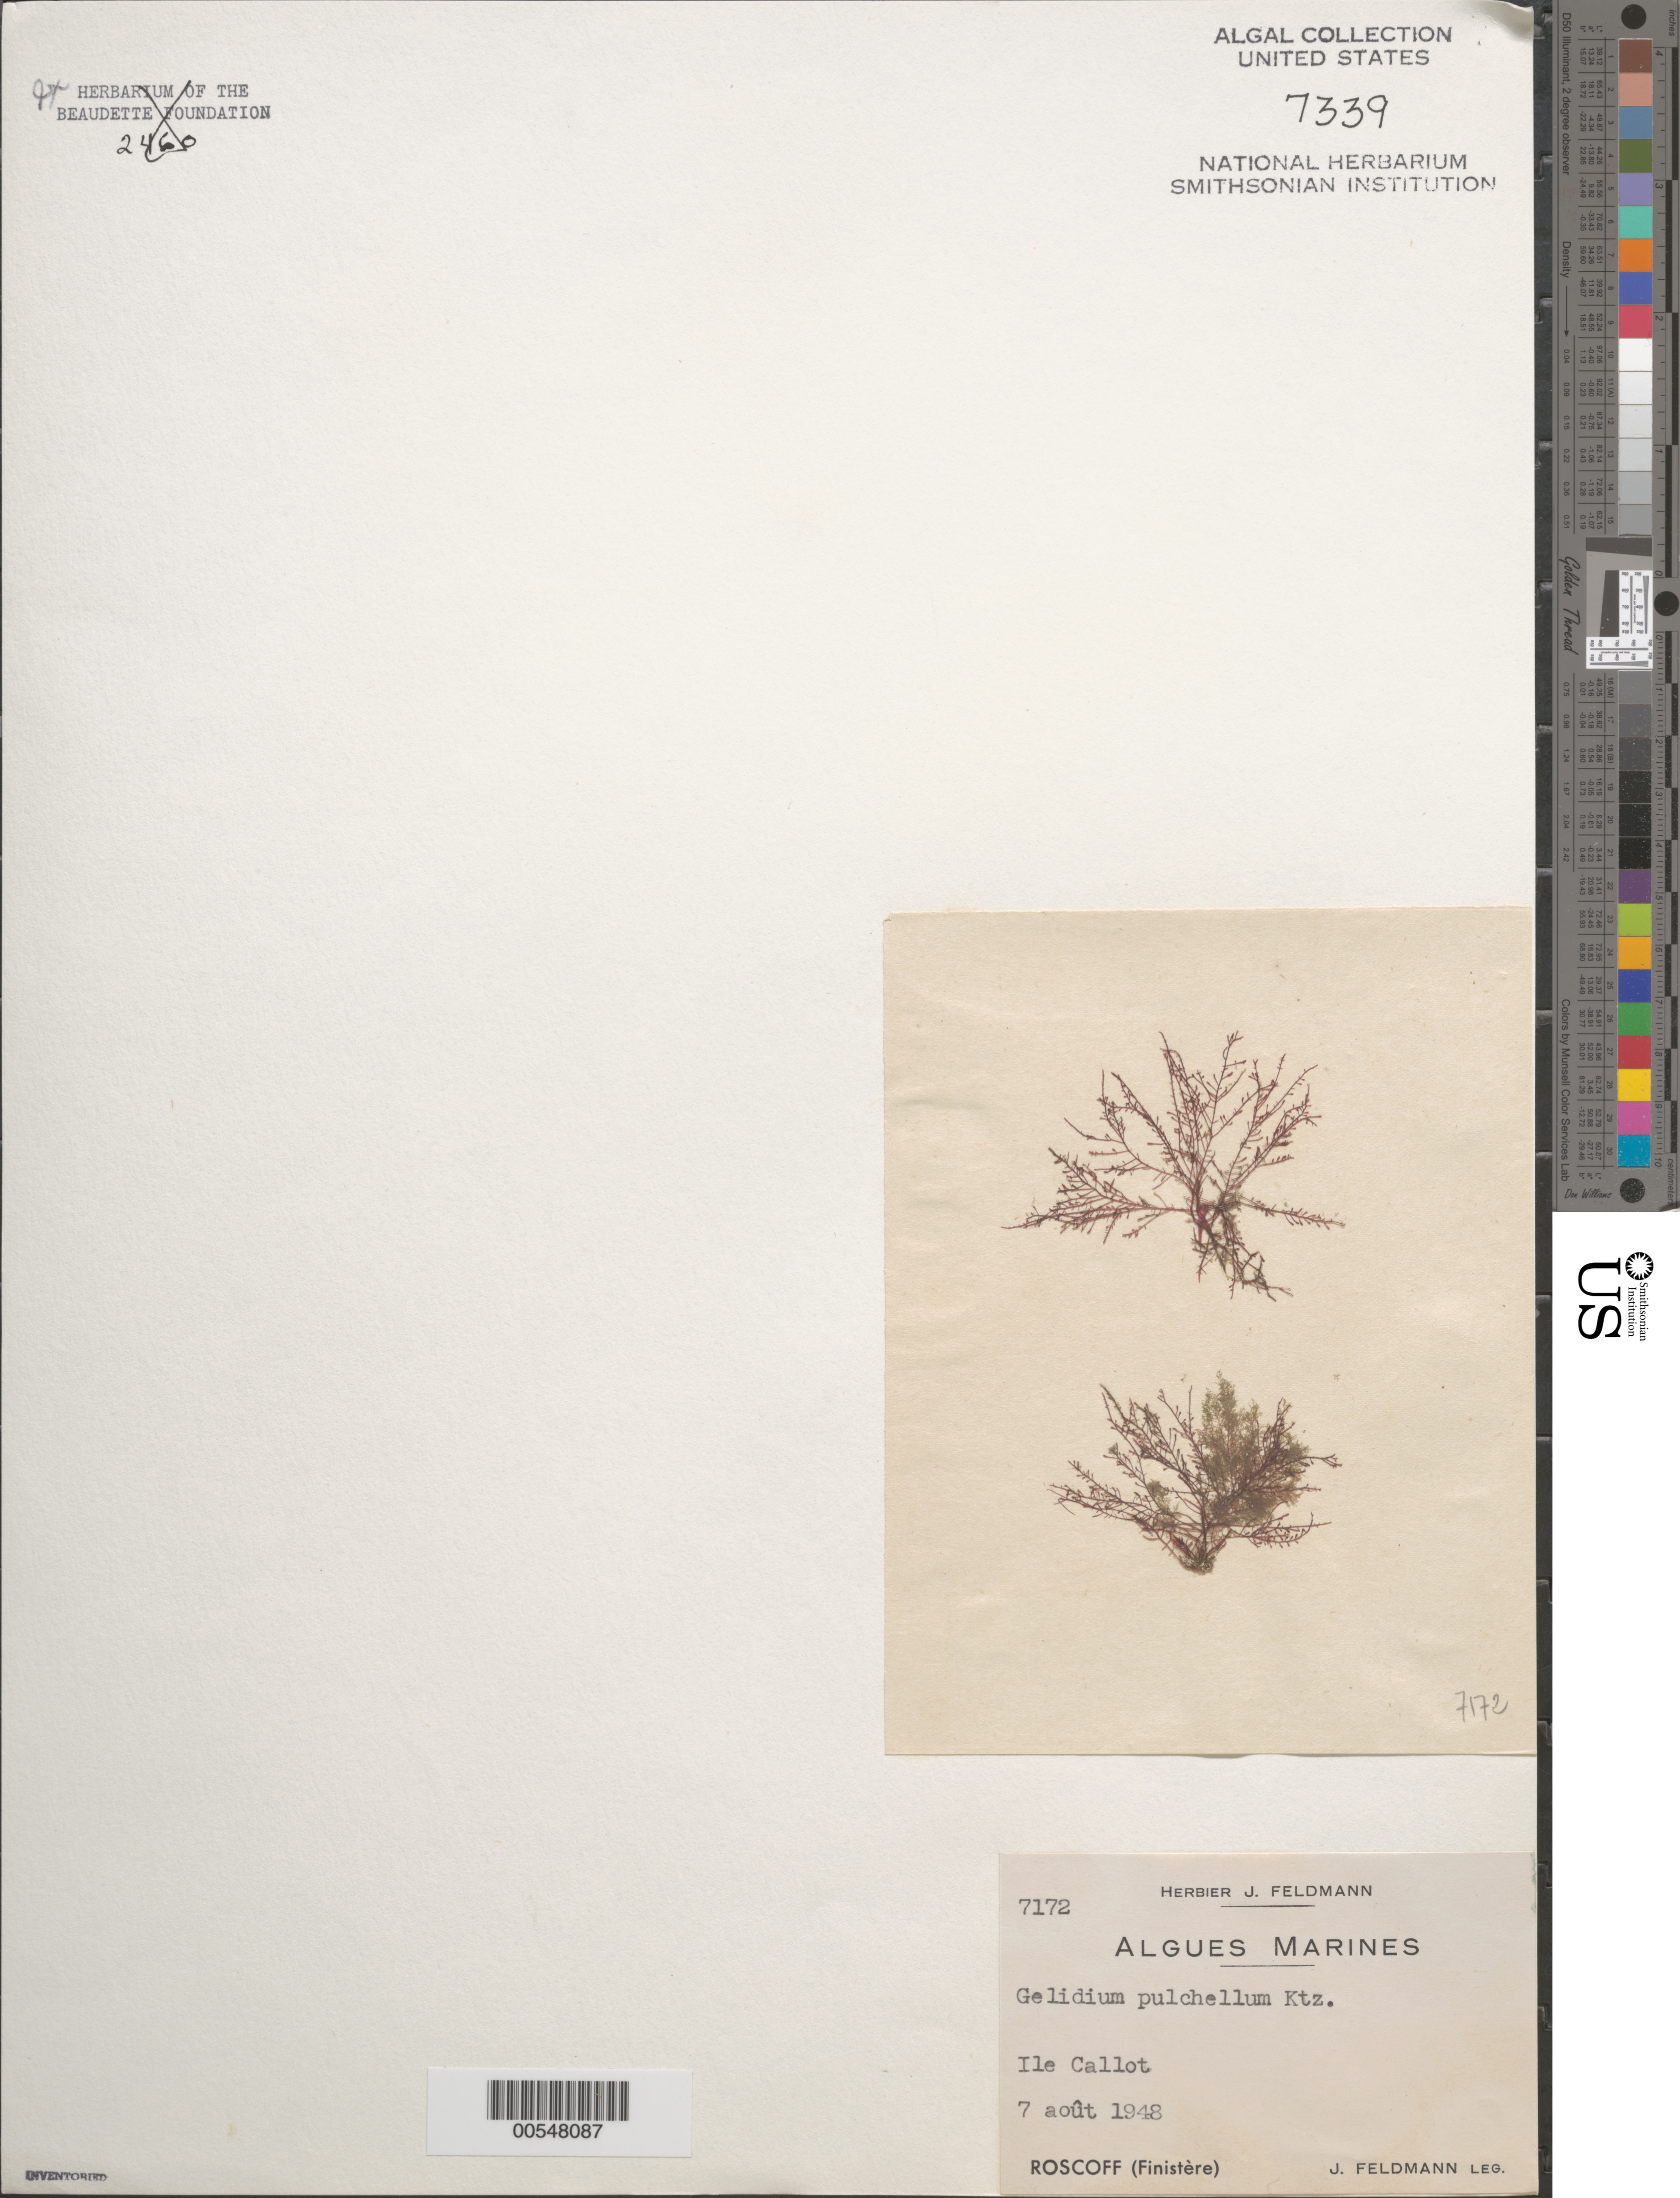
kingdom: Plantae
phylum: Rhodophyta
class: Florideophyceae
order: Gelidiales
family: Gelidiaceae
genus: Gelidium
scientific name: Gelidium pulchellum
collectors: J. Feldmann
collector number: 7172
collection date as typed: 07 Aug 1948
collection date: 1948-08-07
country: France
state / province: Bretagne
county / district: Finistère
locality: Ile callot, roscoff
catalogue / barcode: US 7339